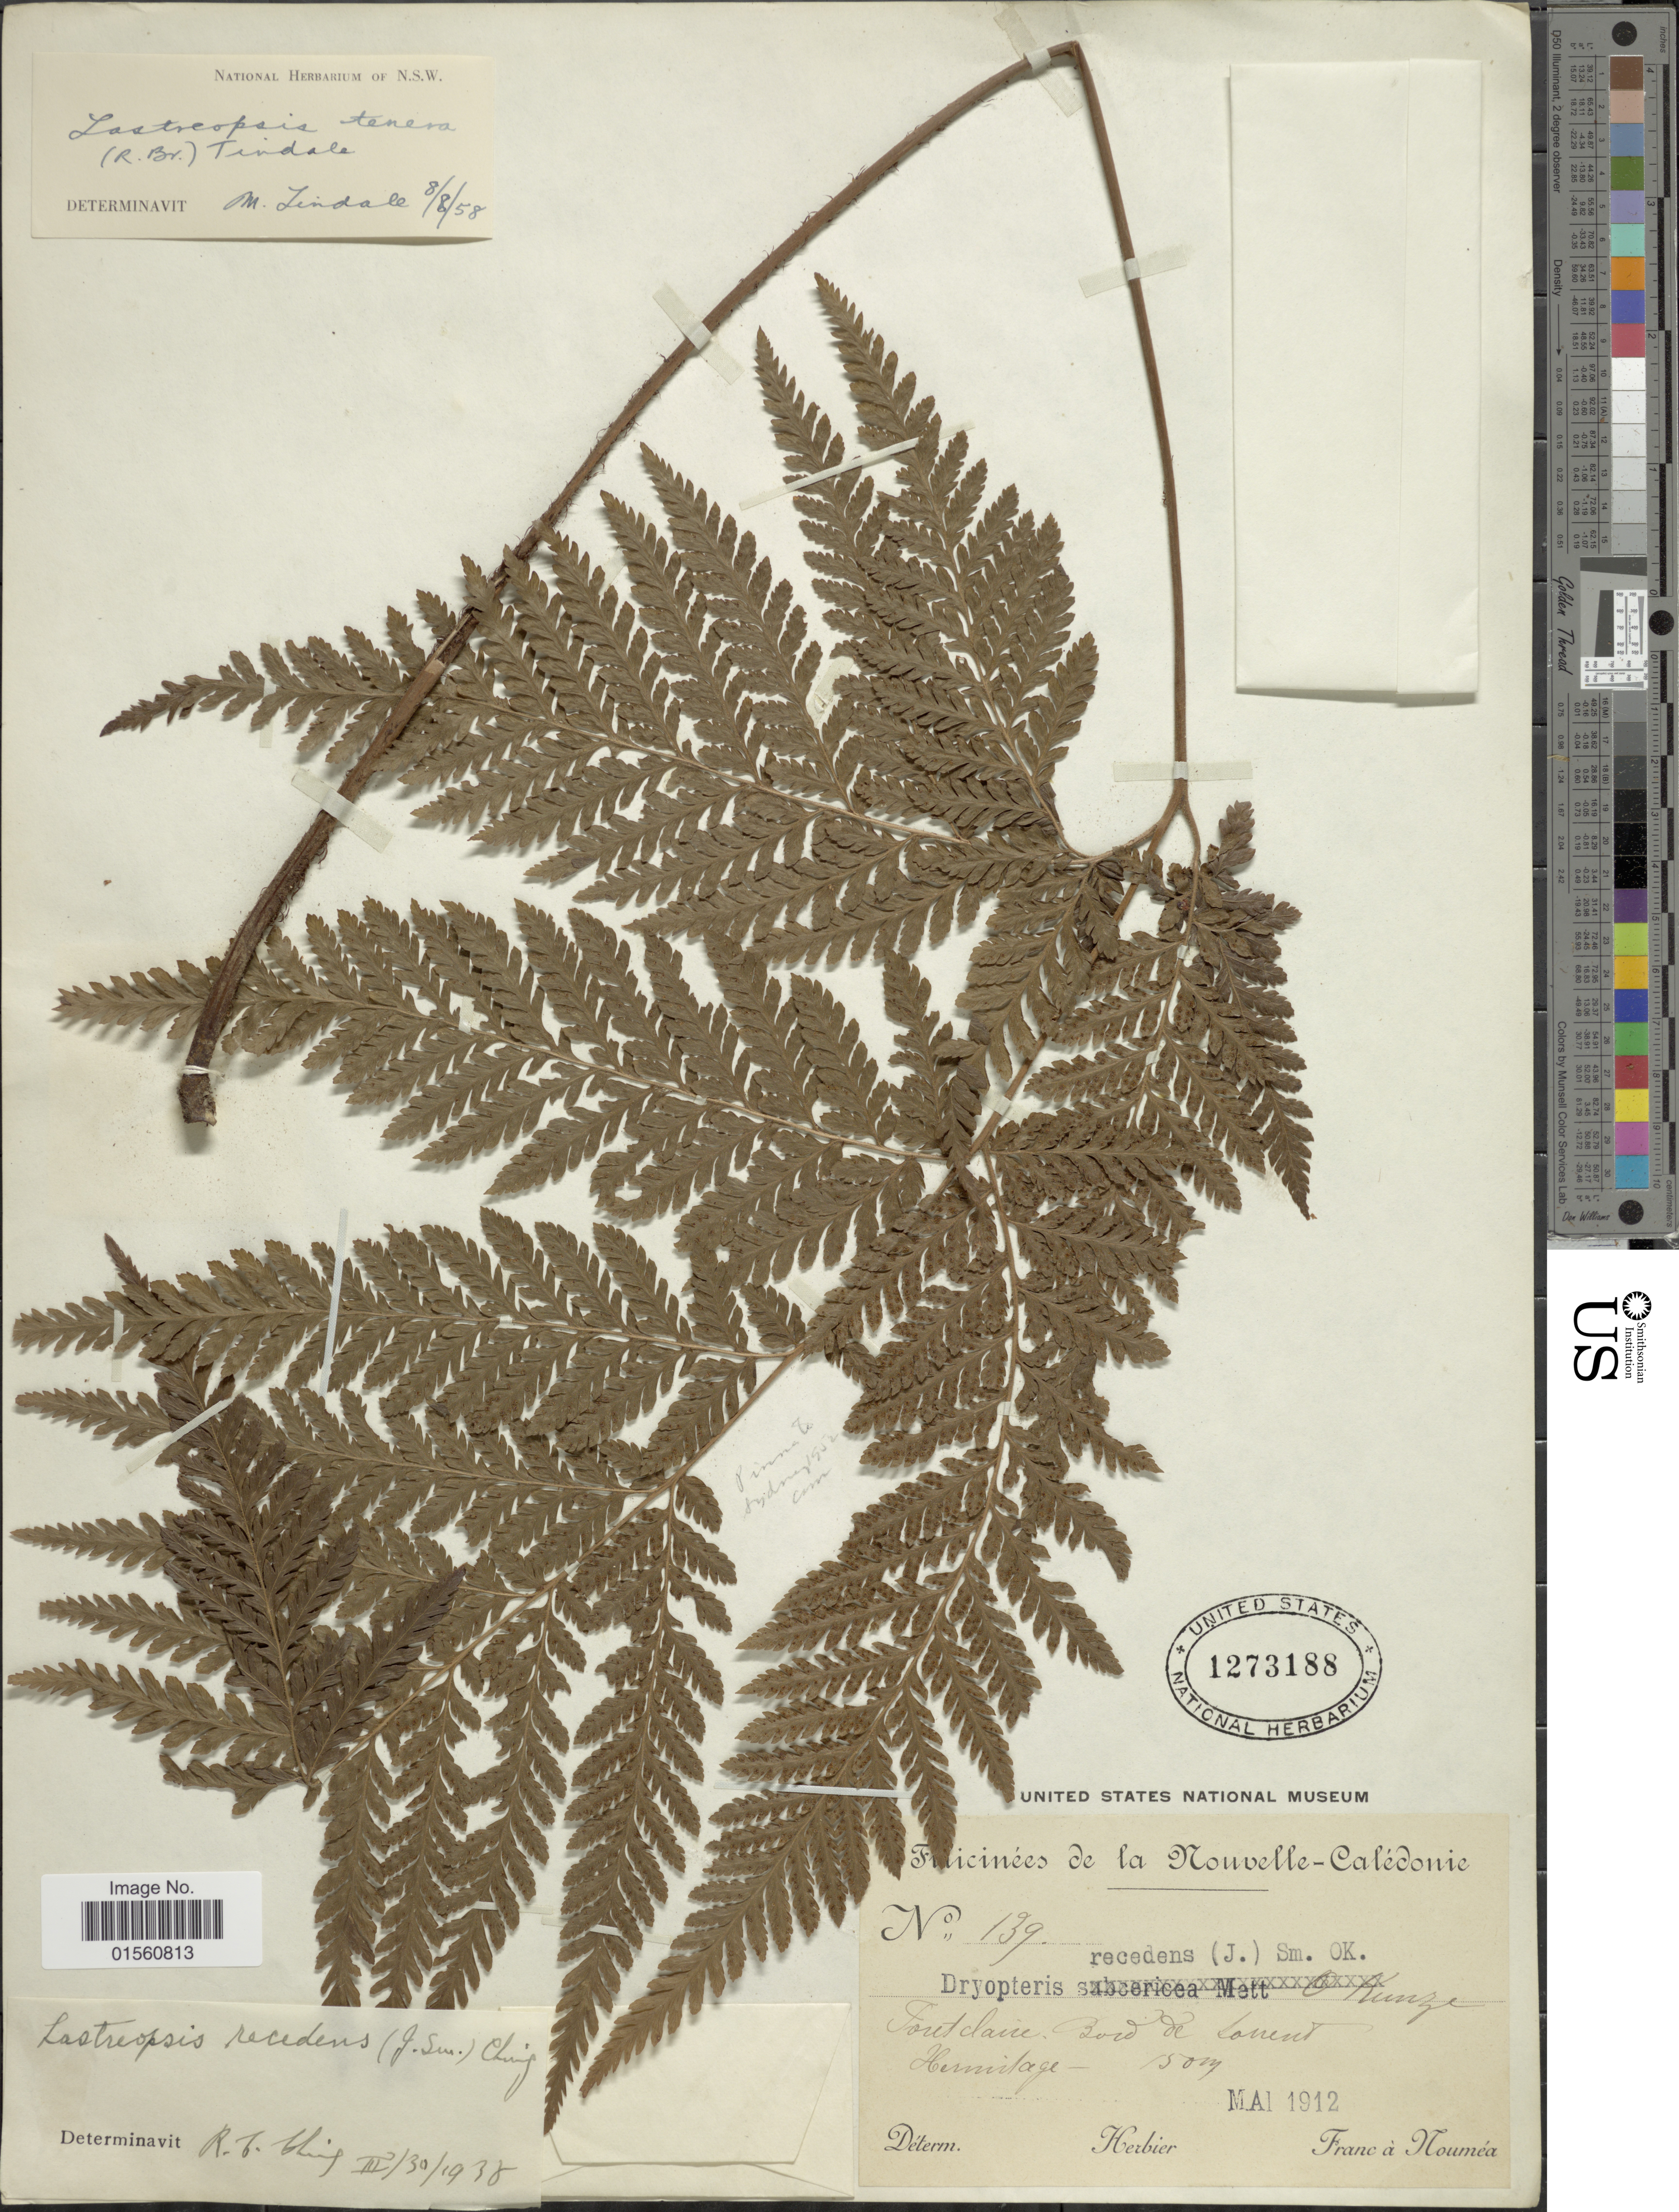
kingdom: Plantae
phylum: Tracheophyta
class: Polypodiopsida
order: Polypodiales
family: Dryopteridaceae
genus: Lastreopsis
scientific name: Lastreopsis tenera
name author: (R. Br.) Tindale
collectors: Franc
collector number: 139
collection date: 1912-05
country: New Caledonia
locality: Forest claire, Bord de torrent Hermitage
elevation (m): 150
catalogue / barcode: US 1273188